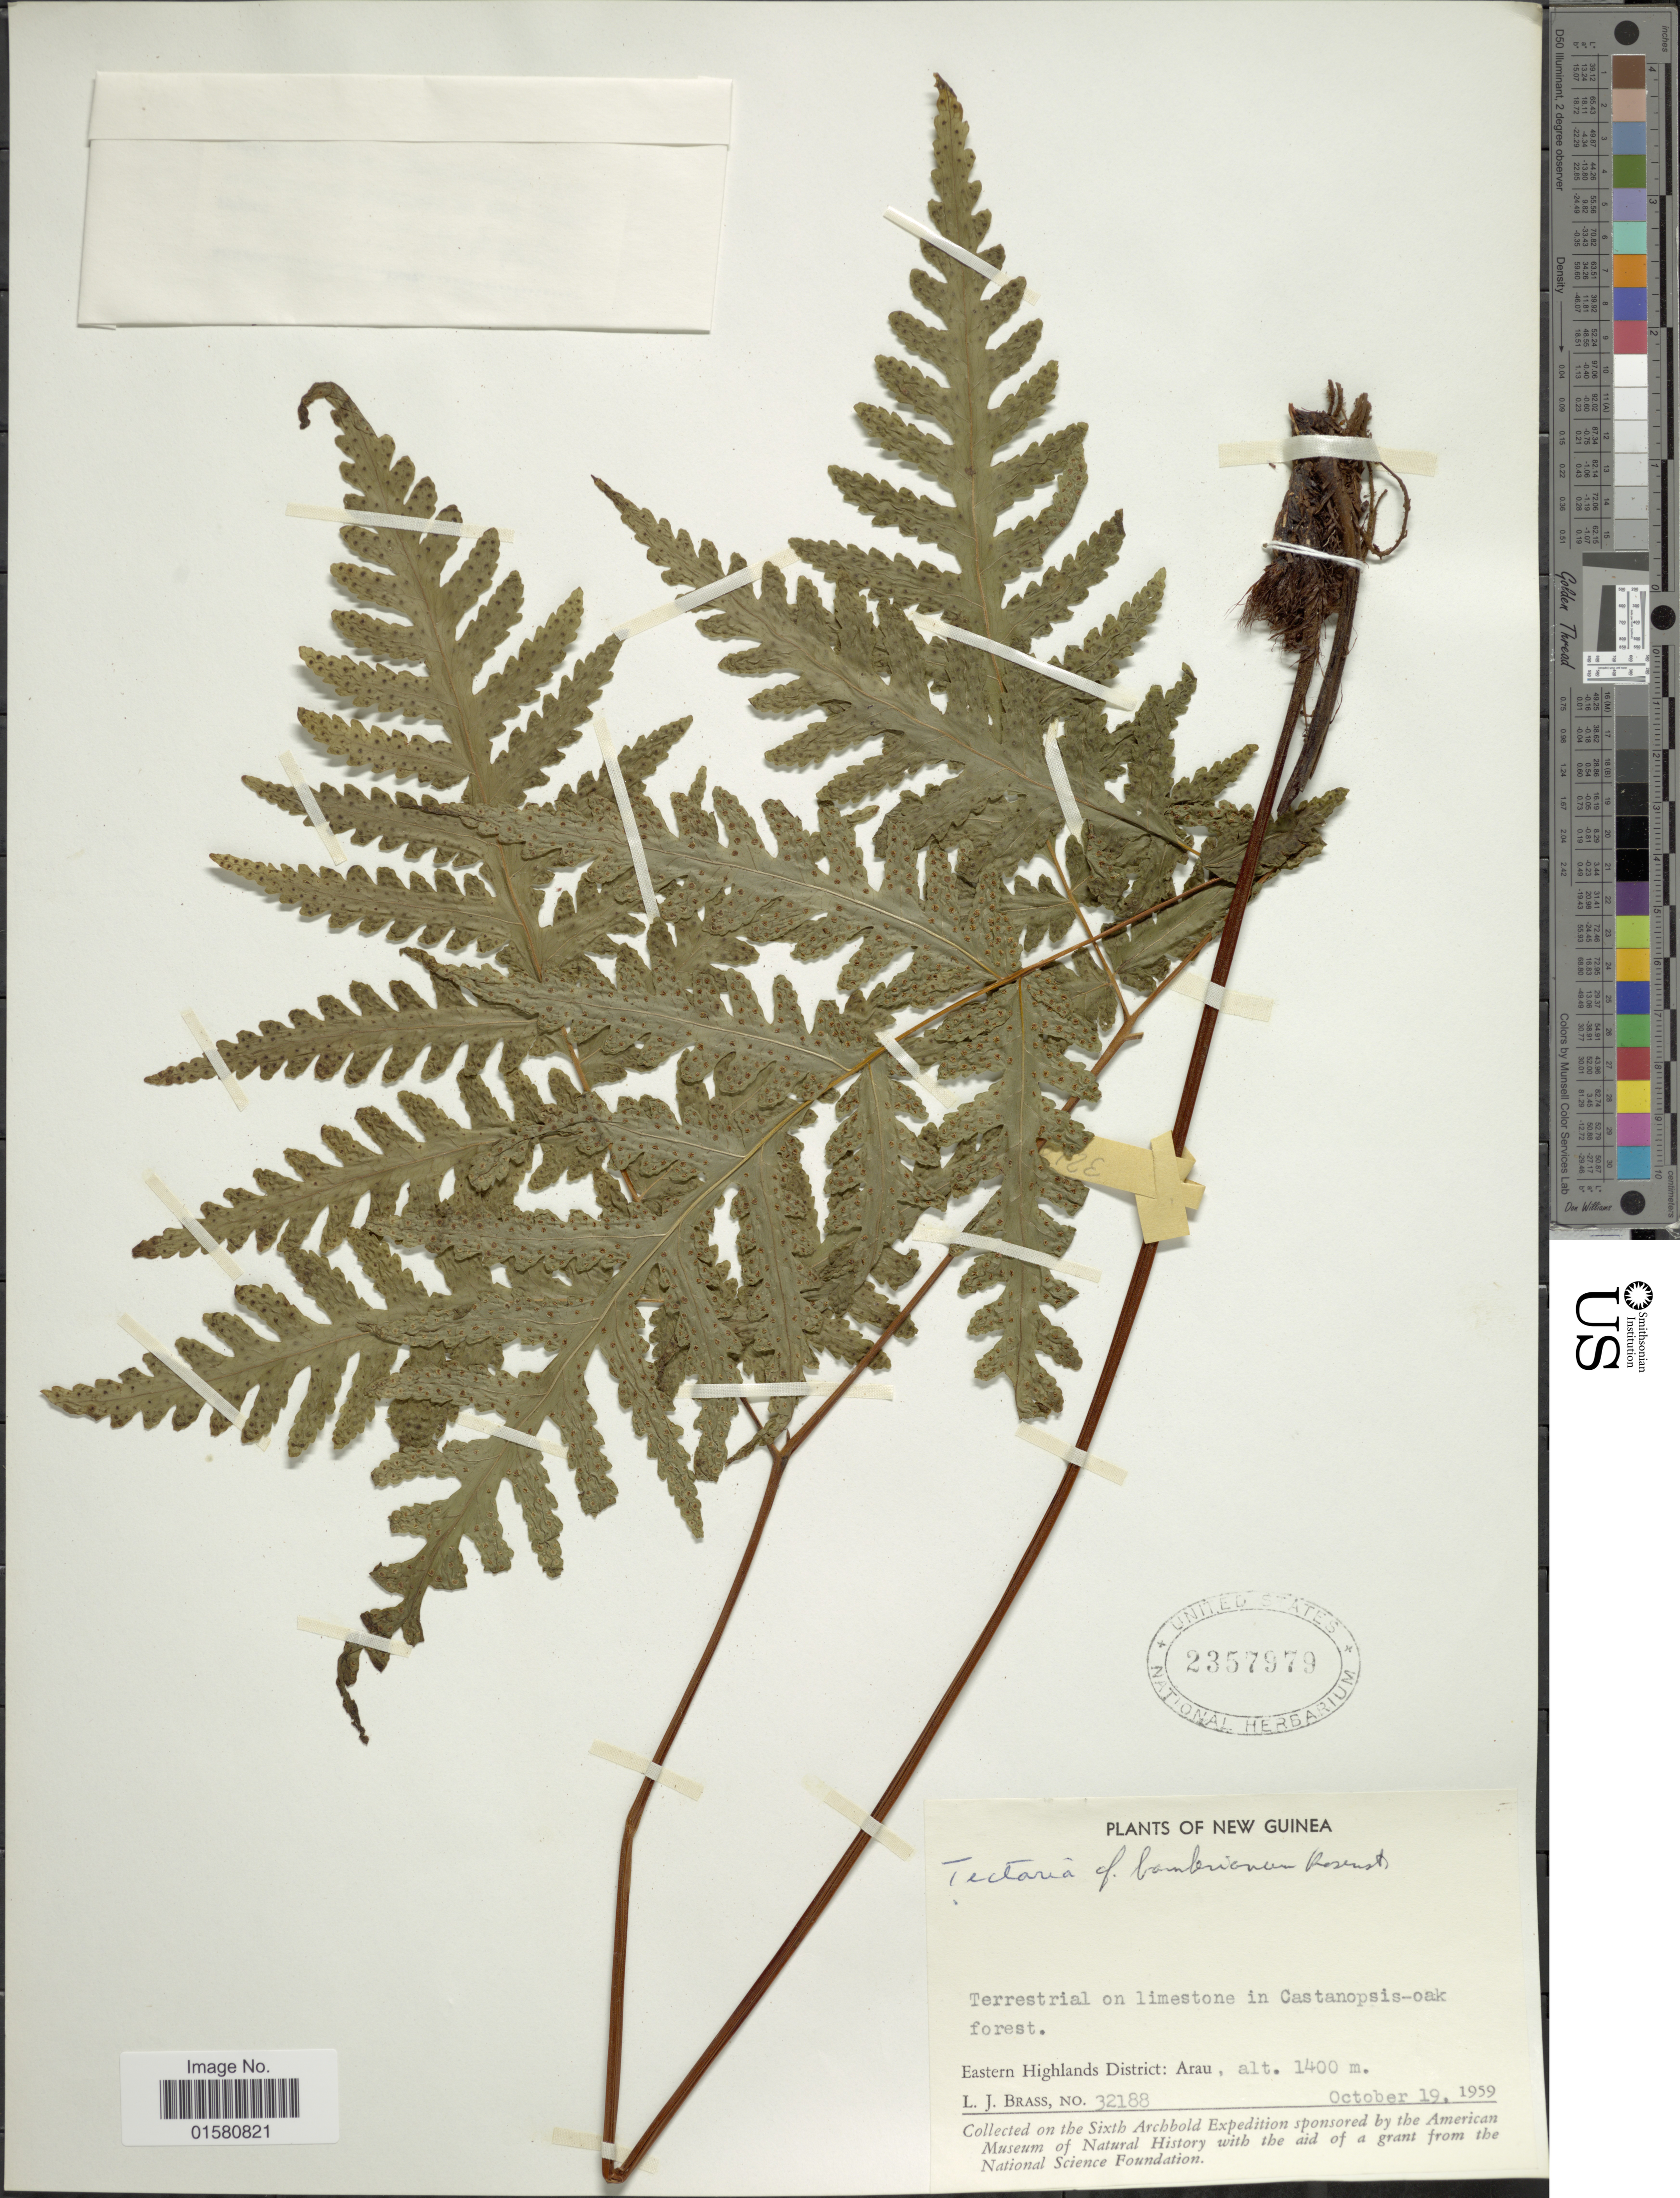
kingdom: Plantae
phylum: Tracheophyta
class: Polypodiopsida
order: Polypodiales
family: Tectariaceae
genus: Tectaria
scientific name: Tectaria bamleriana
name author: (Rosenst.) C. Chr.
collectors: L. J. Brass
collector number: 32188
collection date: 1959-10-19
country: Papua New Guinea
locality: Eastern Highlands District: Arau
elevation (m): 1400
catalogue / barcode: US 2357979